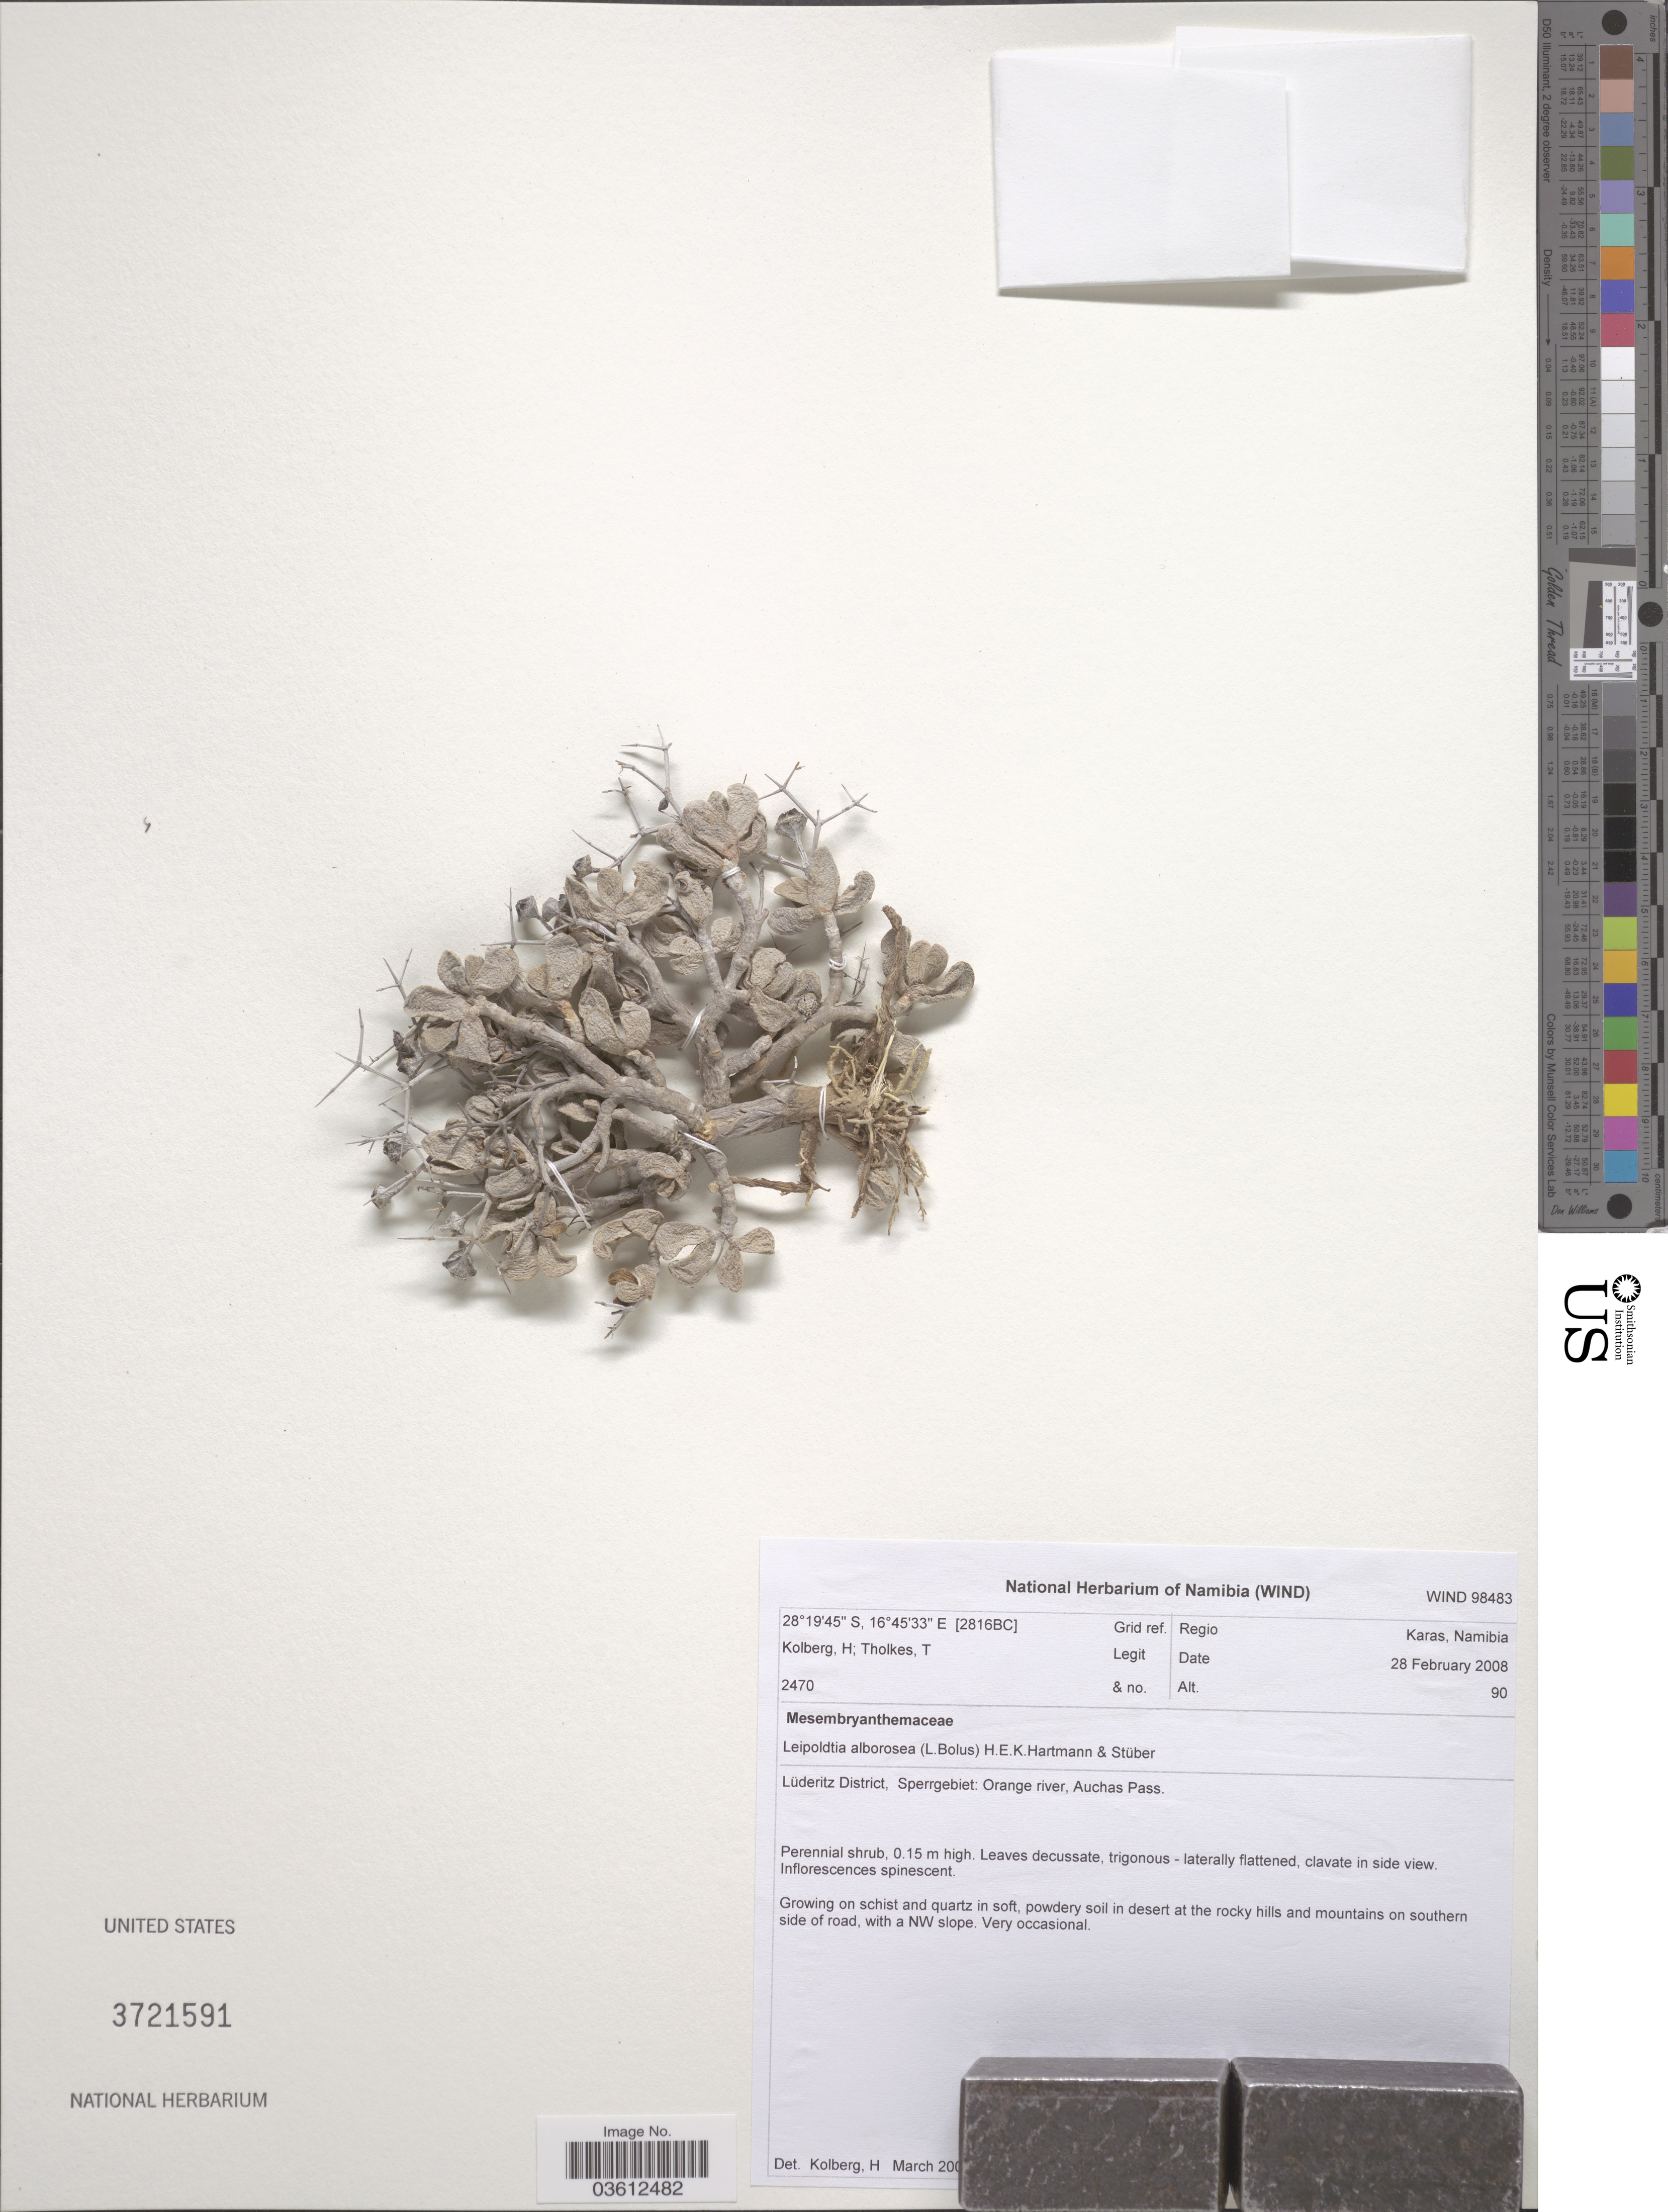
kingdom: Plantae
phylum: Tracheophyta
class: Magnoliopsida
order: Caryophyllales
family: Aizoaceae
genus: Leipoldtia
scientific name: Leipoldtia alborosea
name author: (L. Bolus) H.E.K. Hartmann & Stüber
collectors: H. H. Kolberg & T. Tholkes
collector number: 2470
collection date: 2008-02-28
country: Namibia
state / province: Karas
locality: Grid ref. [2816BC]. Regio Karas. Lüderitz District, Sperrgebiet: Orange river, Auchas Pass.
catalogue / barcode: US 3721591